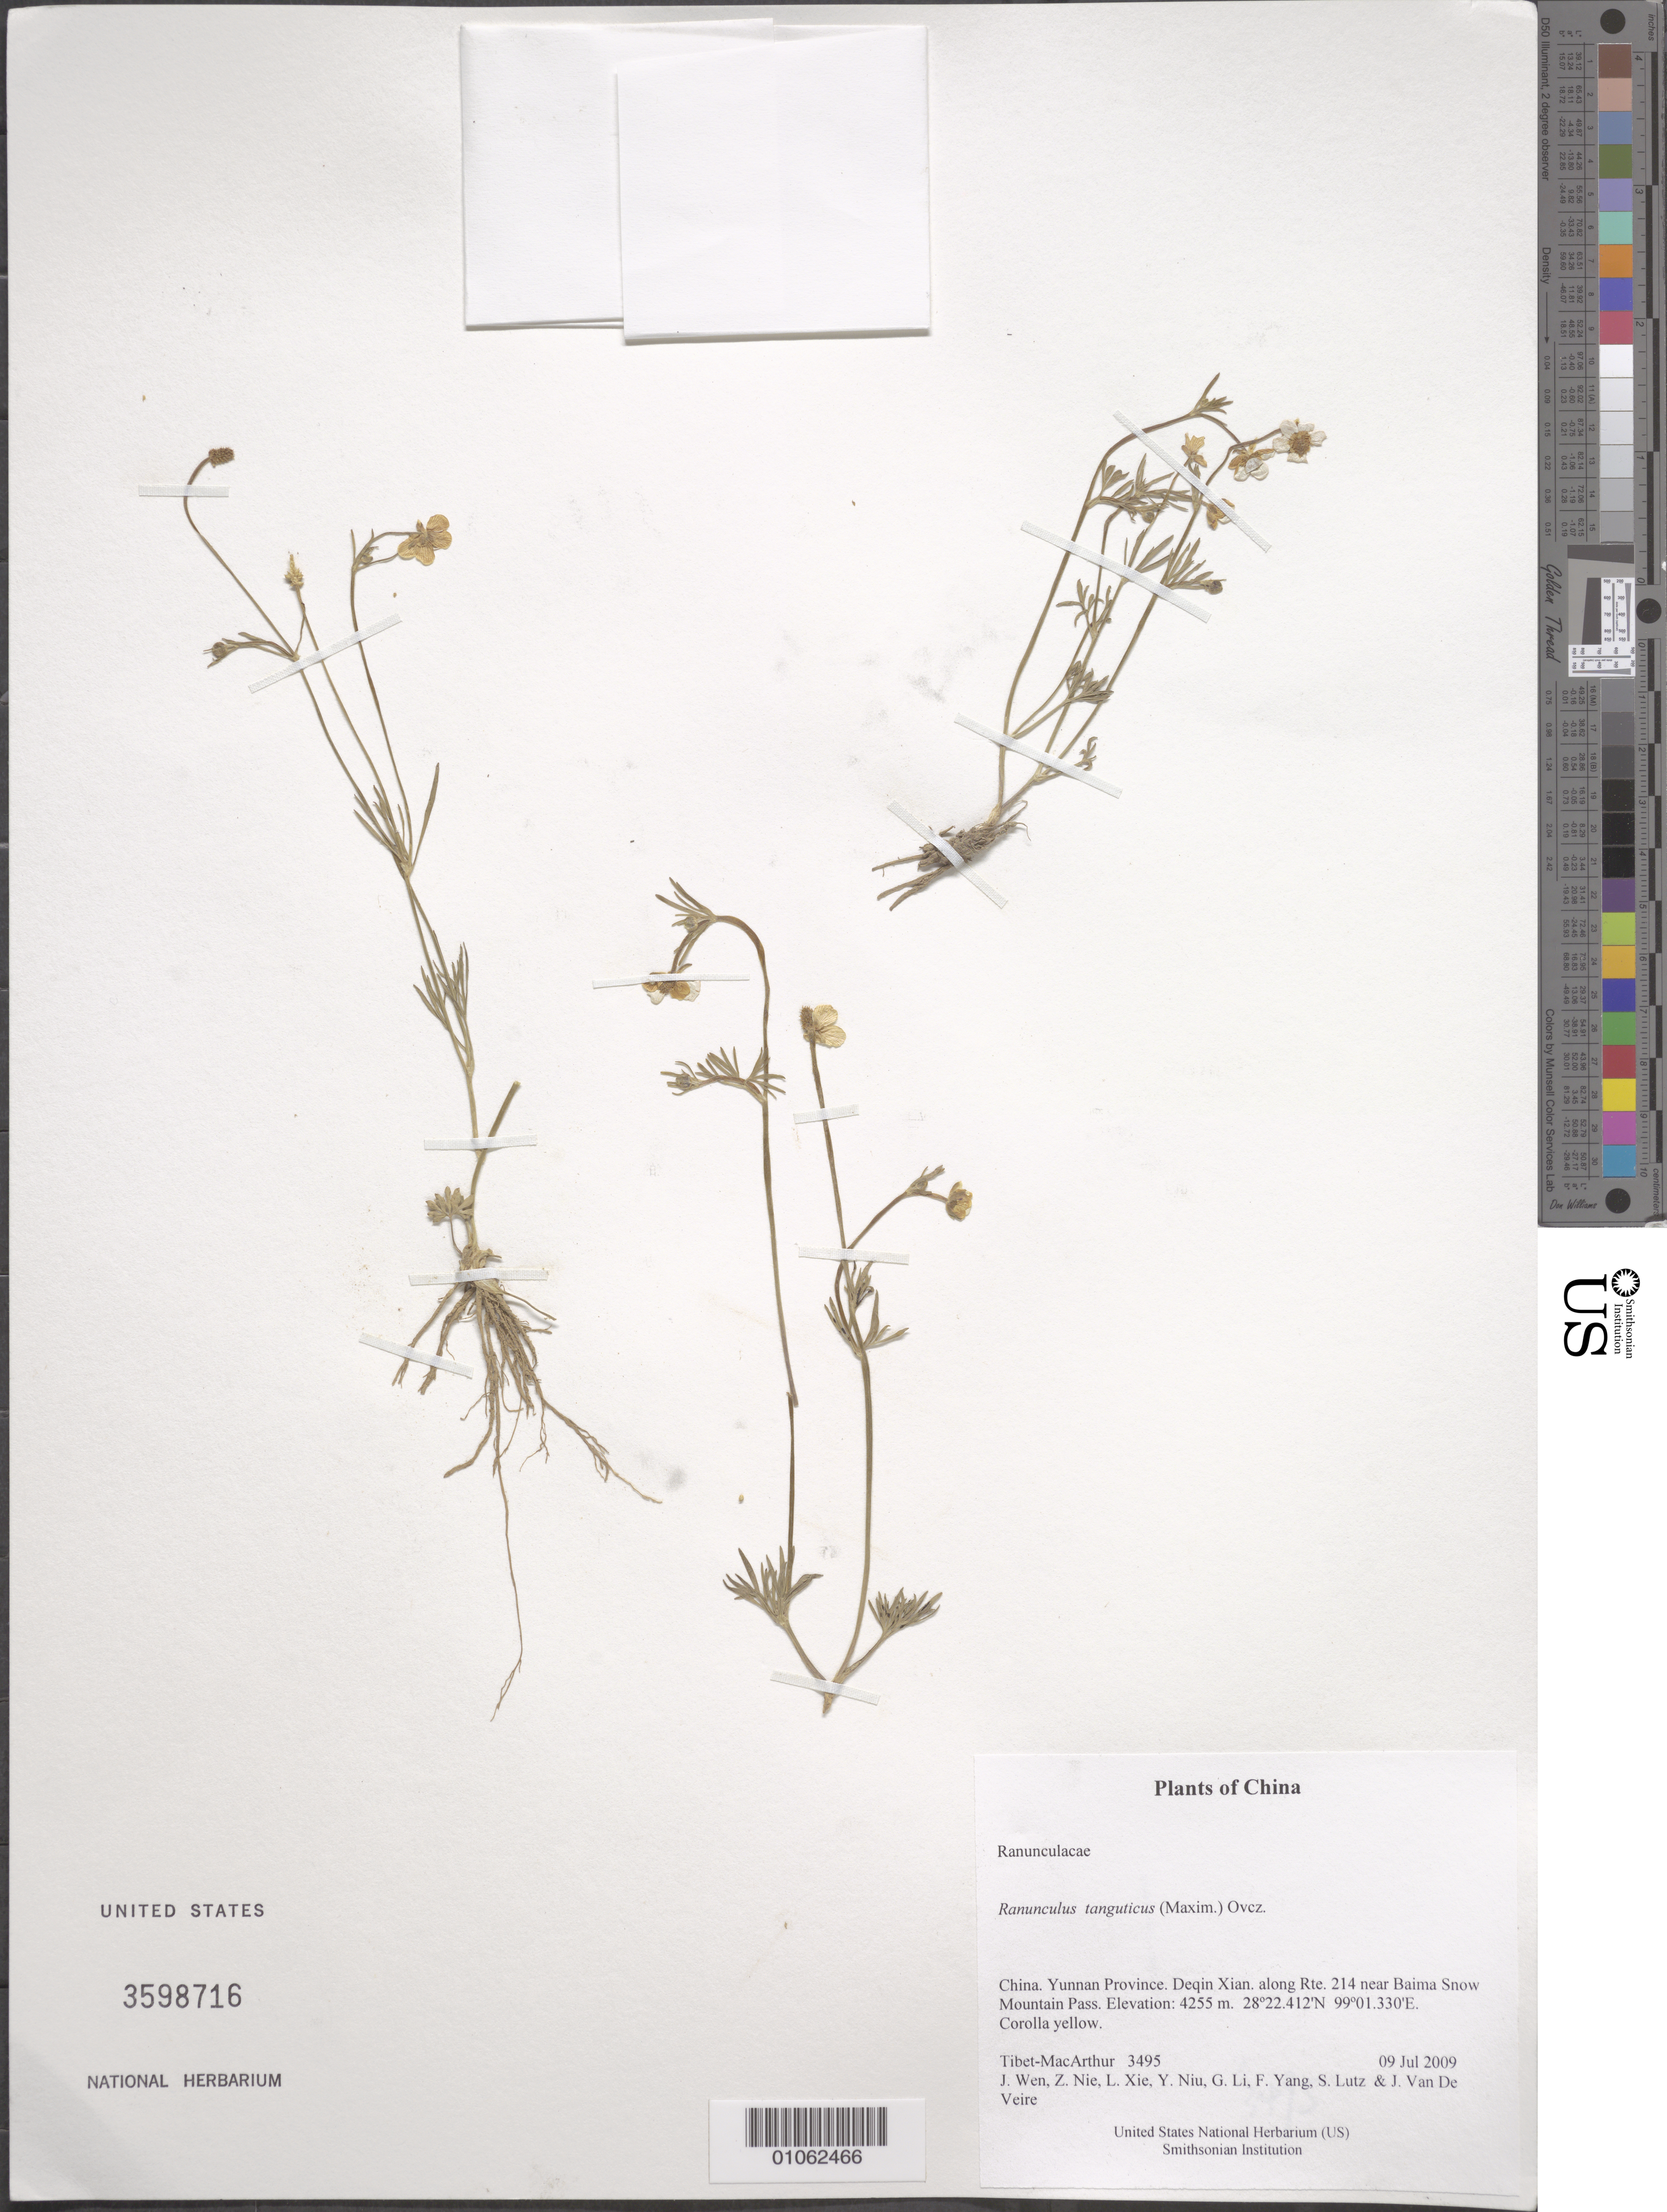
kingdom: Plantae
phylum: Tracheophyta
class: Magnoliopsida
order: Ranunculales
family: Ranunculaceae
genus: Ranunculus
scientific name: Ranunculus tanguticus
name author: (Maxim.) Ovcz.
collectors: Tibet-MacArthur, J. Wen, Z. Nie, L. Xie, Y. Niu, G. Li, F. Yang, S. Lutz & J. Van De Veire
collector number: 3495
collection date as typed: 09 Jul 2009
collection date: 2009-07-09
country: China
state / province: Yunnan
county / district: Deqin Xian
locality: Along Rte. 214 near Baima Snow Mountain Pass.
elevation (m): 4255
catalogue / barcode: US 3598716